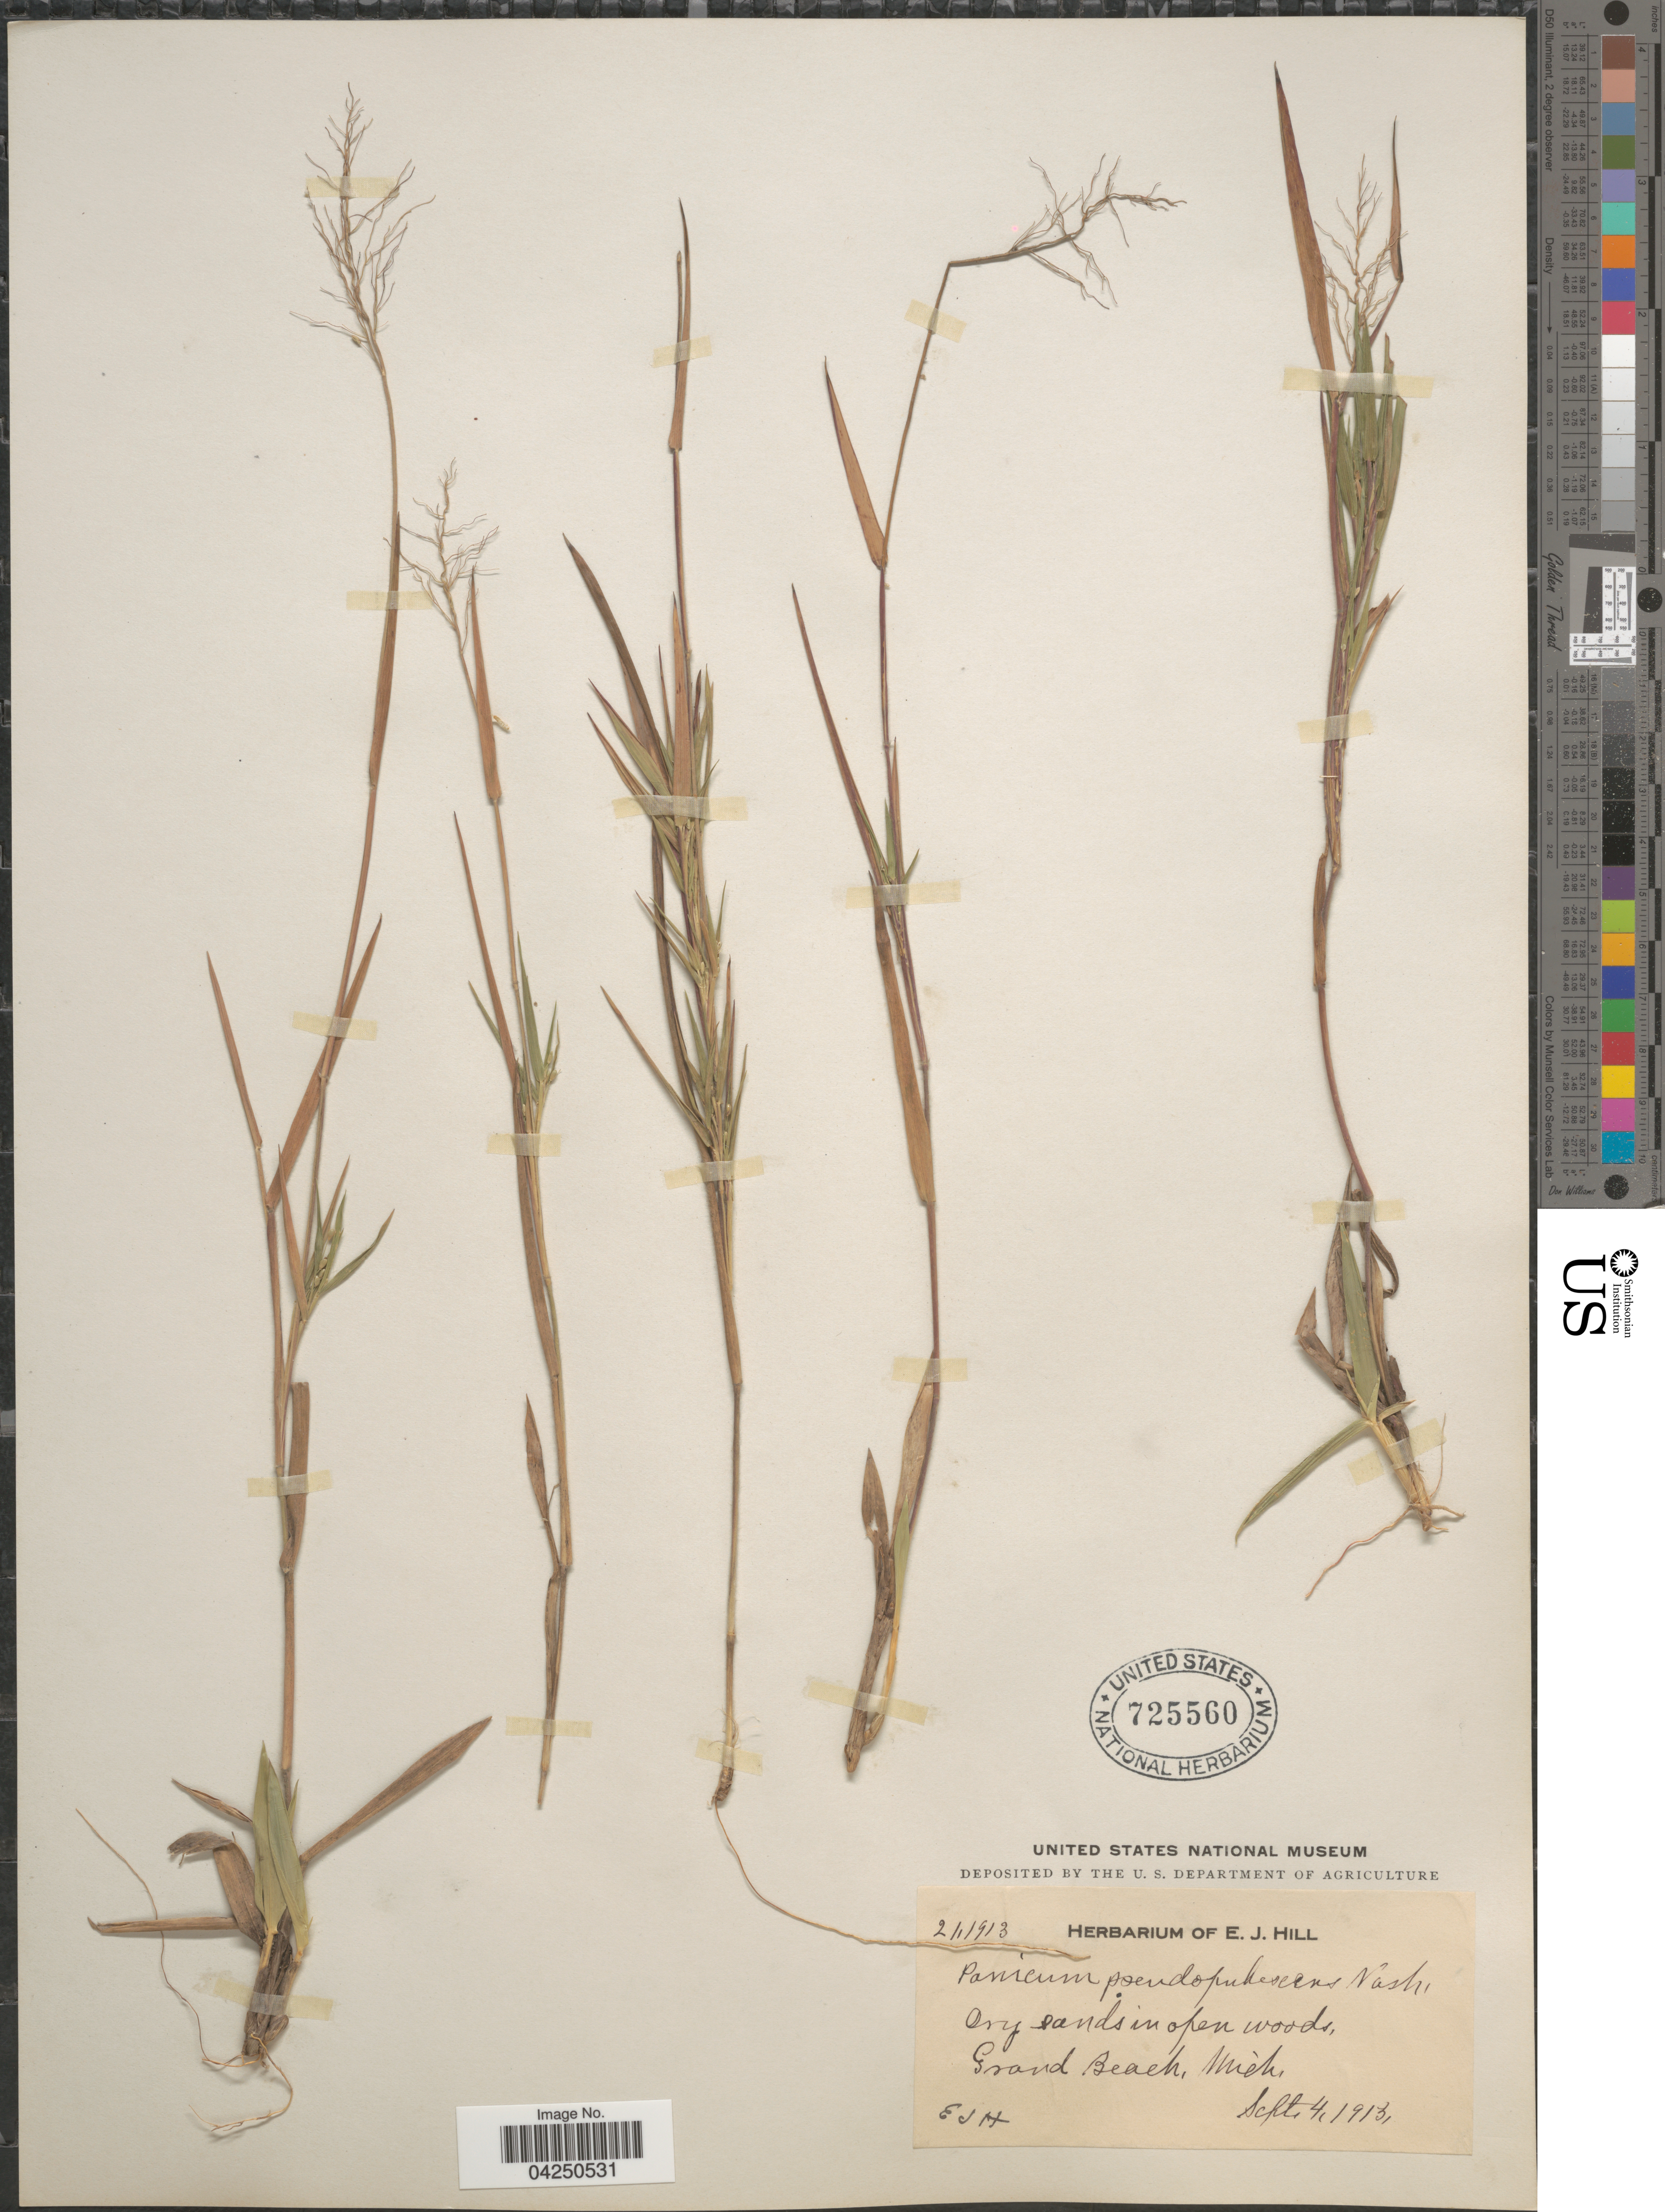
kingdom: Plantae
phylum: Tracheophyta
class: Liliopsida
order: Poales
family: Poaceae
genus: Dichanthelium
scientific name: Dichanthelium acuminatum var. acuminatum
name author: (Sw.) Gould & C.A. Clark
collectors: E. J. Hill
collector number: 21,1913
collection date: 1913-09-04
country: United States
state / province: Michigan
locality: Dry sands in open woods, Grand Beach.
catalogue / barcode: US 725560